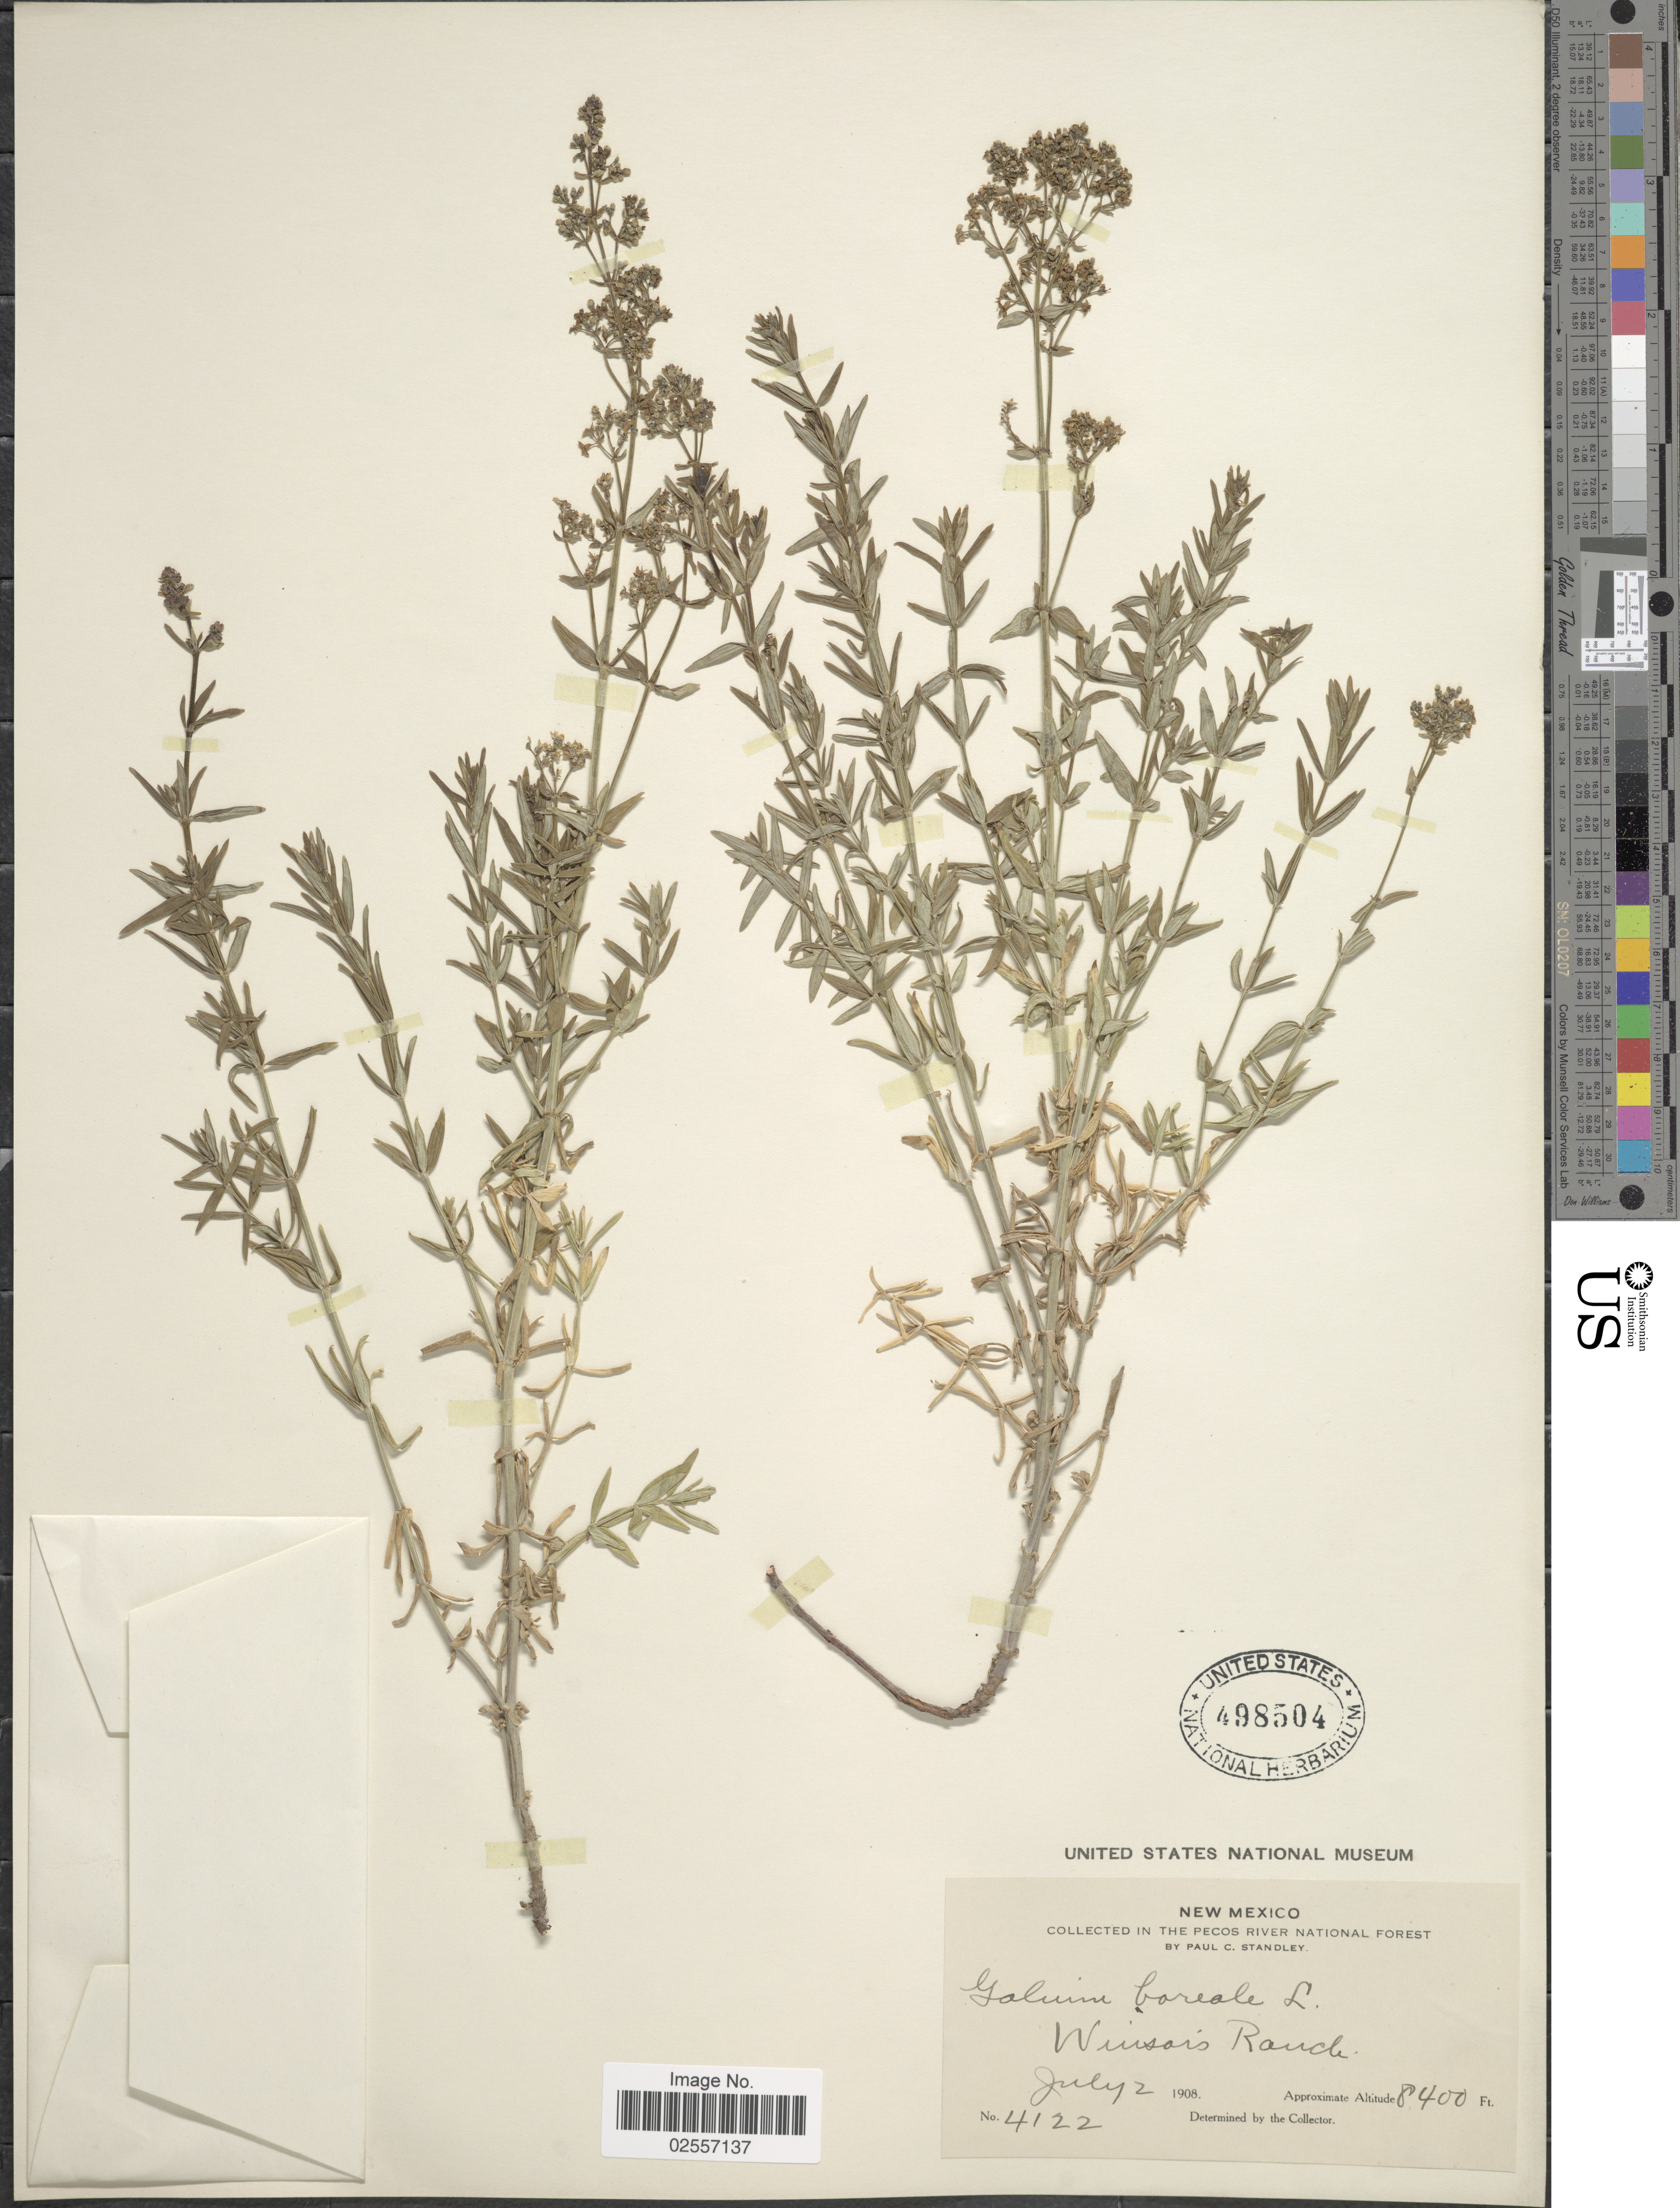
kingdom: Plantae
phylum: Tracheophyta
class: Magnoliopsida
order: Gentianales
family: Rubiaceae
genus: Galium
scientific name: Galium boreale L.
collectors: P. C. Standley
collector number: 4122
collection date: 1908-07-02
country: United States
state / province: New Mexico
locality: Pecos River National Forest. Winsor's Ranch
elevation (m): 2560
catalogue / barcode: US 498504